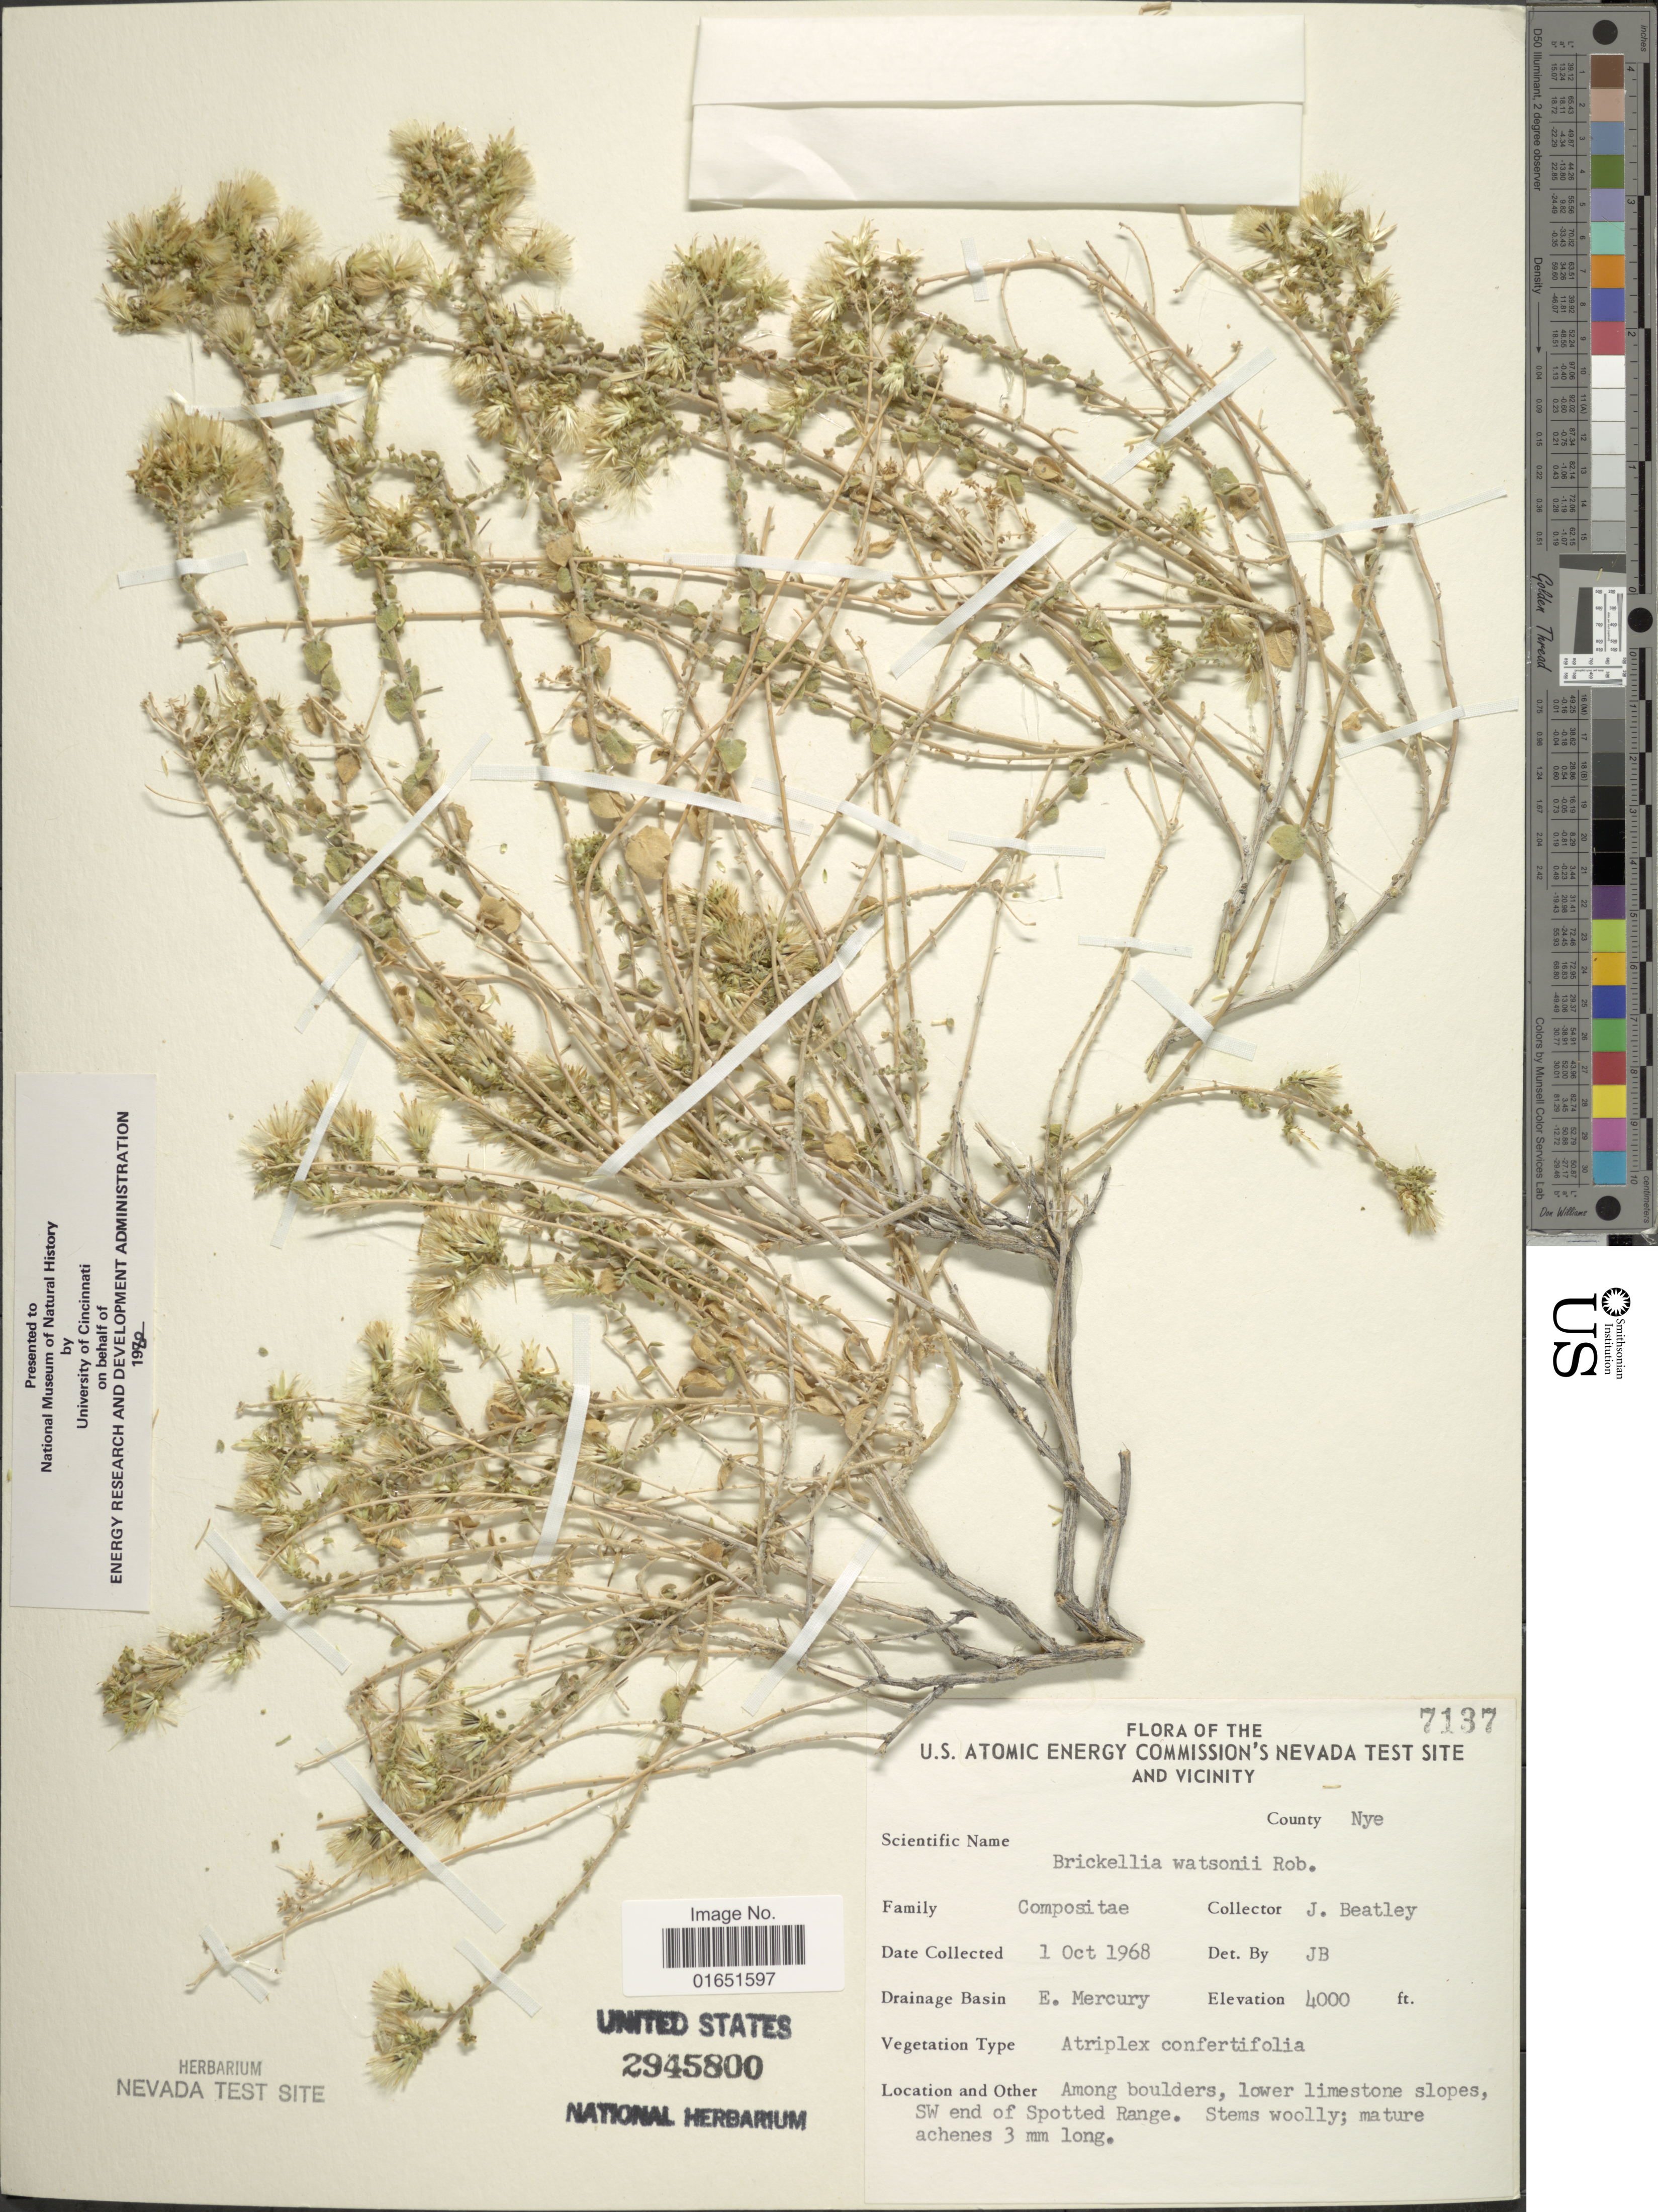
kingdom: Plantae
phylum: Tracheophyta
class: Magnoliopsida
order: Asterales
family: Asteraceae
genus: Brickellia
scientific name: Brickellia watsonii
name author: B.L. Rob.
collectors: J. C. Beatley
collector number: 7137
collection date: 1968-10-01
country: United States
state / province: Nevada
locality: U.S. Atomic Energy Commison's Nevada Test Site and Vicinity, County Nye, Drainage Basin E. Mercury, Among blouders, lower limestone slopes, SW end of Spotted Range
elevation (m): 1219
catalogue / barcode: US 2945800